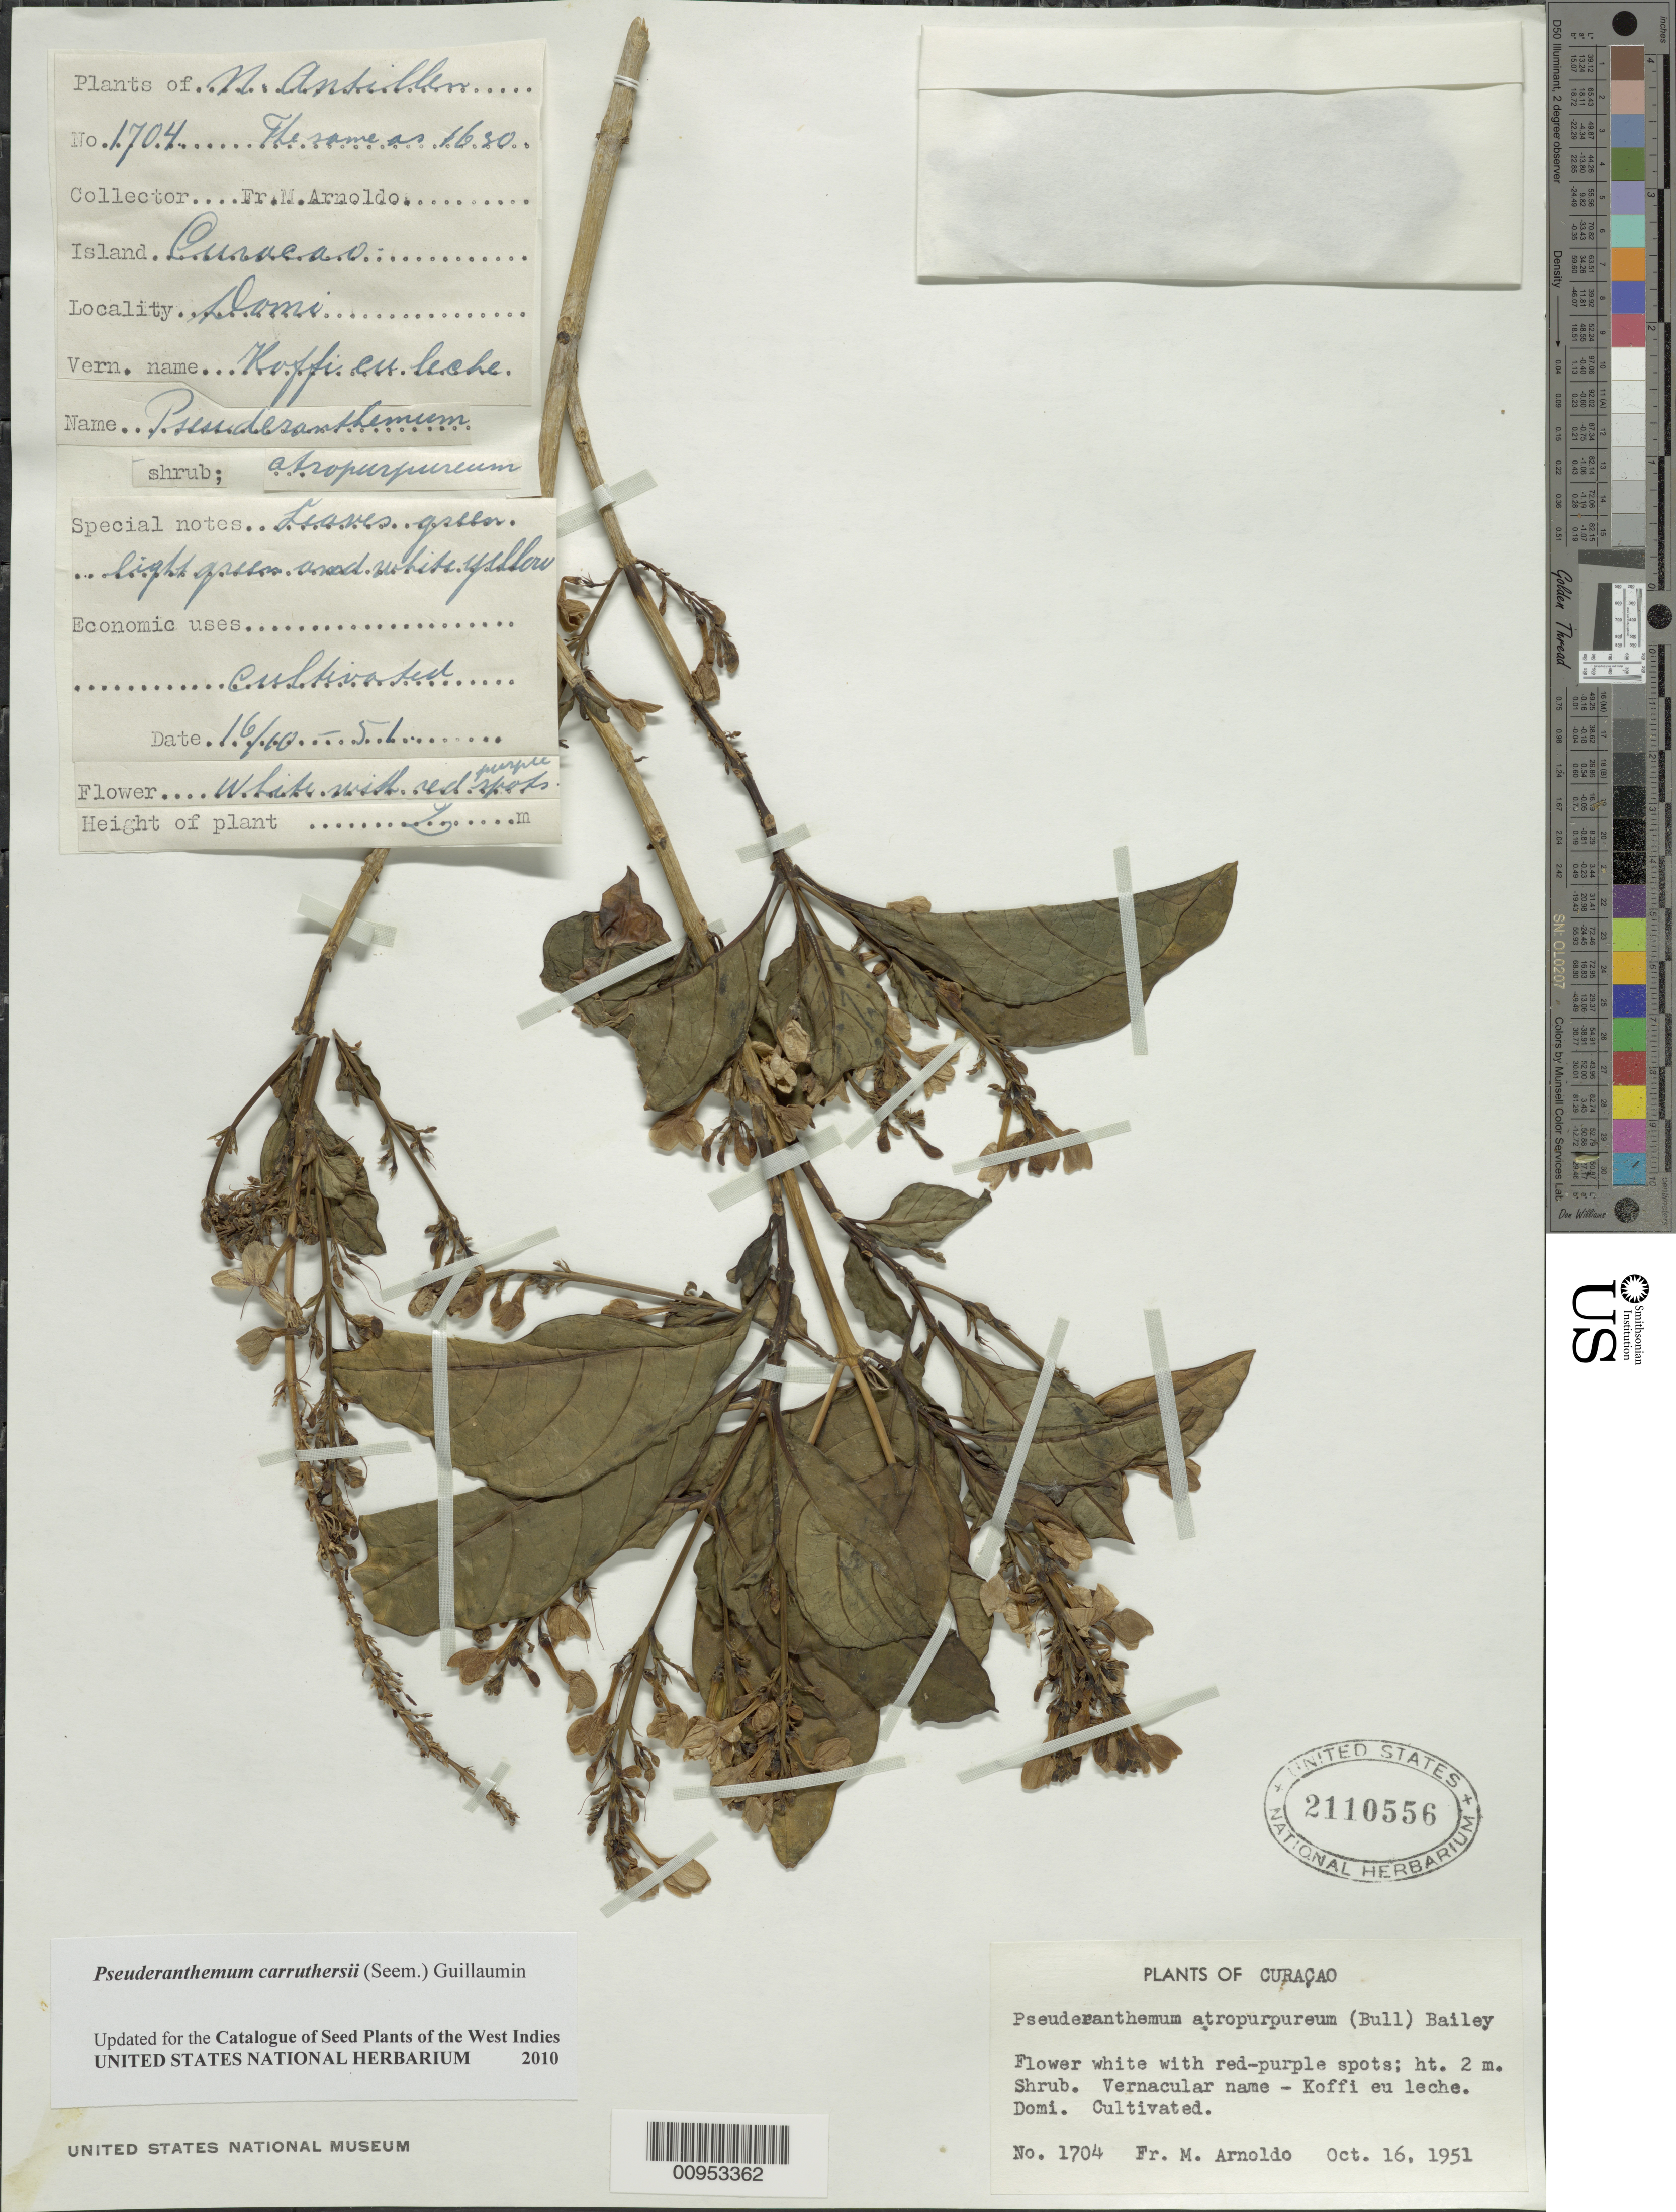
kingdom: Plantae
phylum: Tracheophyta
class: Magnoliopsida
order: Lamiales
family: Acanthaceae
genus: Pseuderanthemum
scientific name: Pseuderanthemum carruthersii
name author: (Seem.) Guillaumin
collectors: N. Arnoldo-Broeders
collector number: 1704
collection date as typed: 16 Oct 1951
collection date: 1951-10-16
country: Curaçao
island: Curaçao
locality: Domi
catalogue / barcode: US 2110556